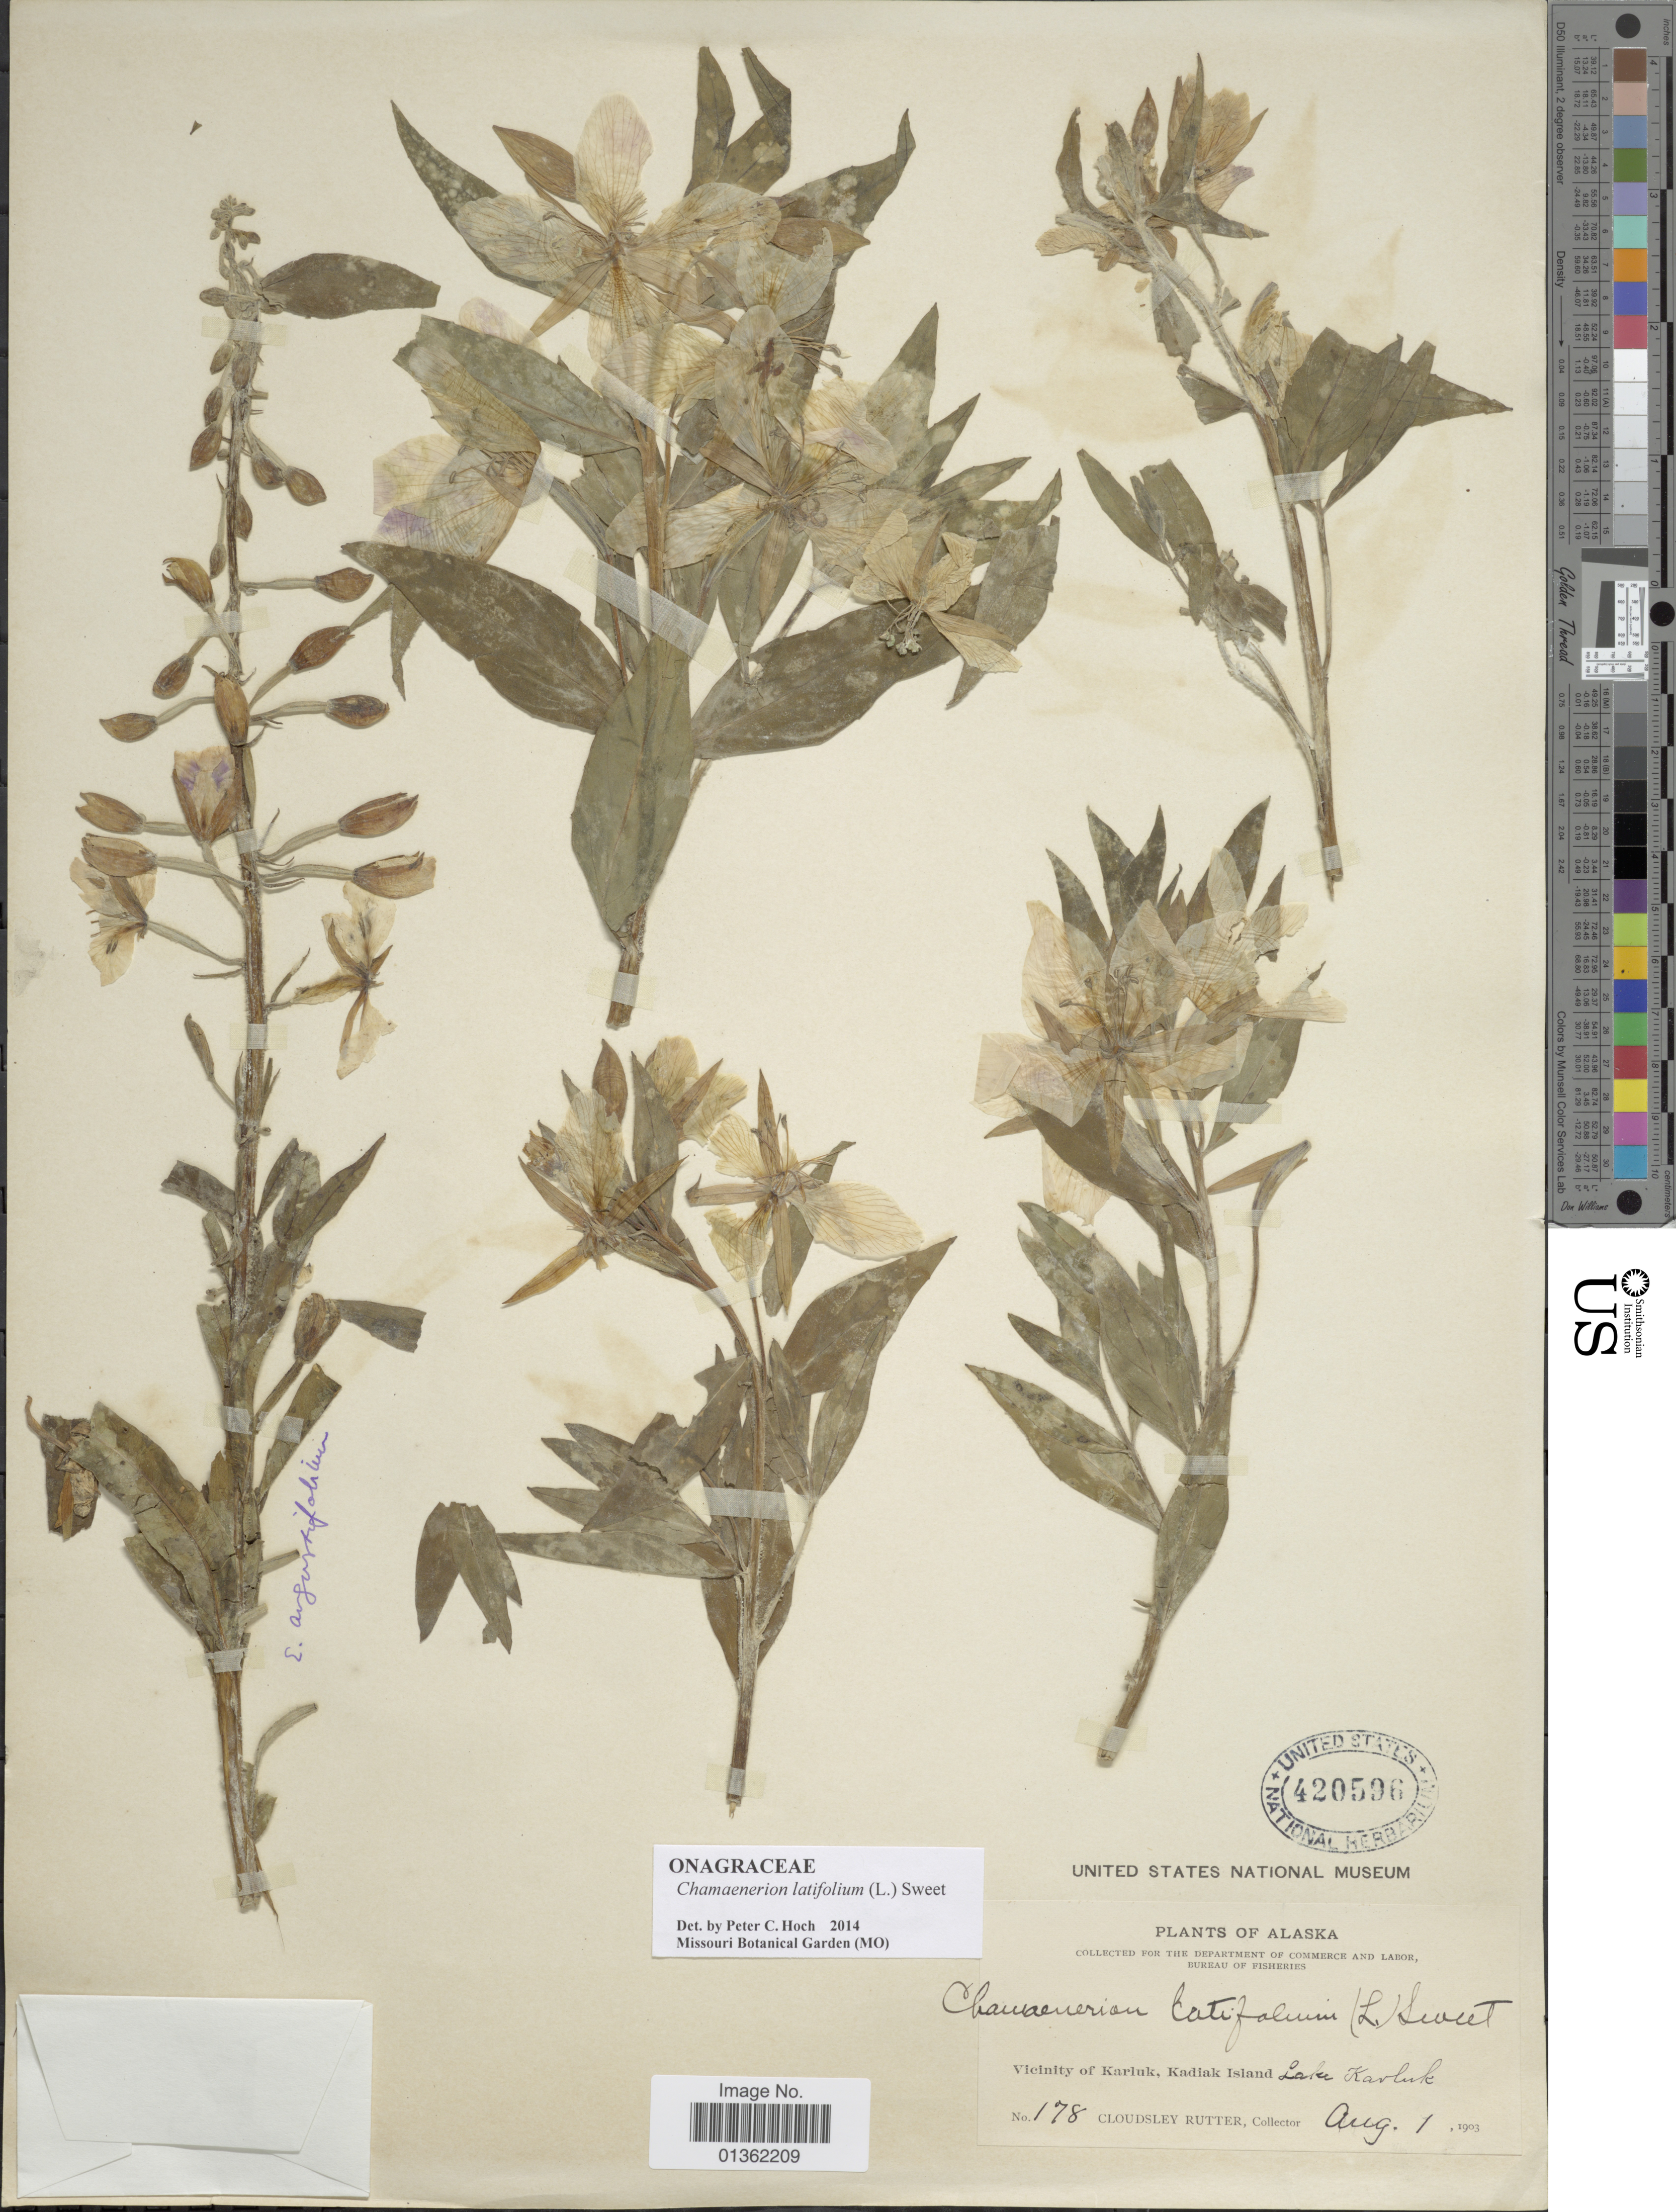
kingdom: Plantae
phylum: Tracheophyta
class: Magnoliopsida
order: Myrtales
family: Onagraceae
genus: Chamaenerion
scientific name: Chamaenerion latifolium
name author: (L.) Th. Fr. & Lange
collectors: C. Rutter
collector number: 178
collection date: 1903-08-01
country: United States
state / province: Alaska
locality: Vicinity of Karluk, Kadiak Island. Lake Kavluk.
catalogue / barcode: US 420596